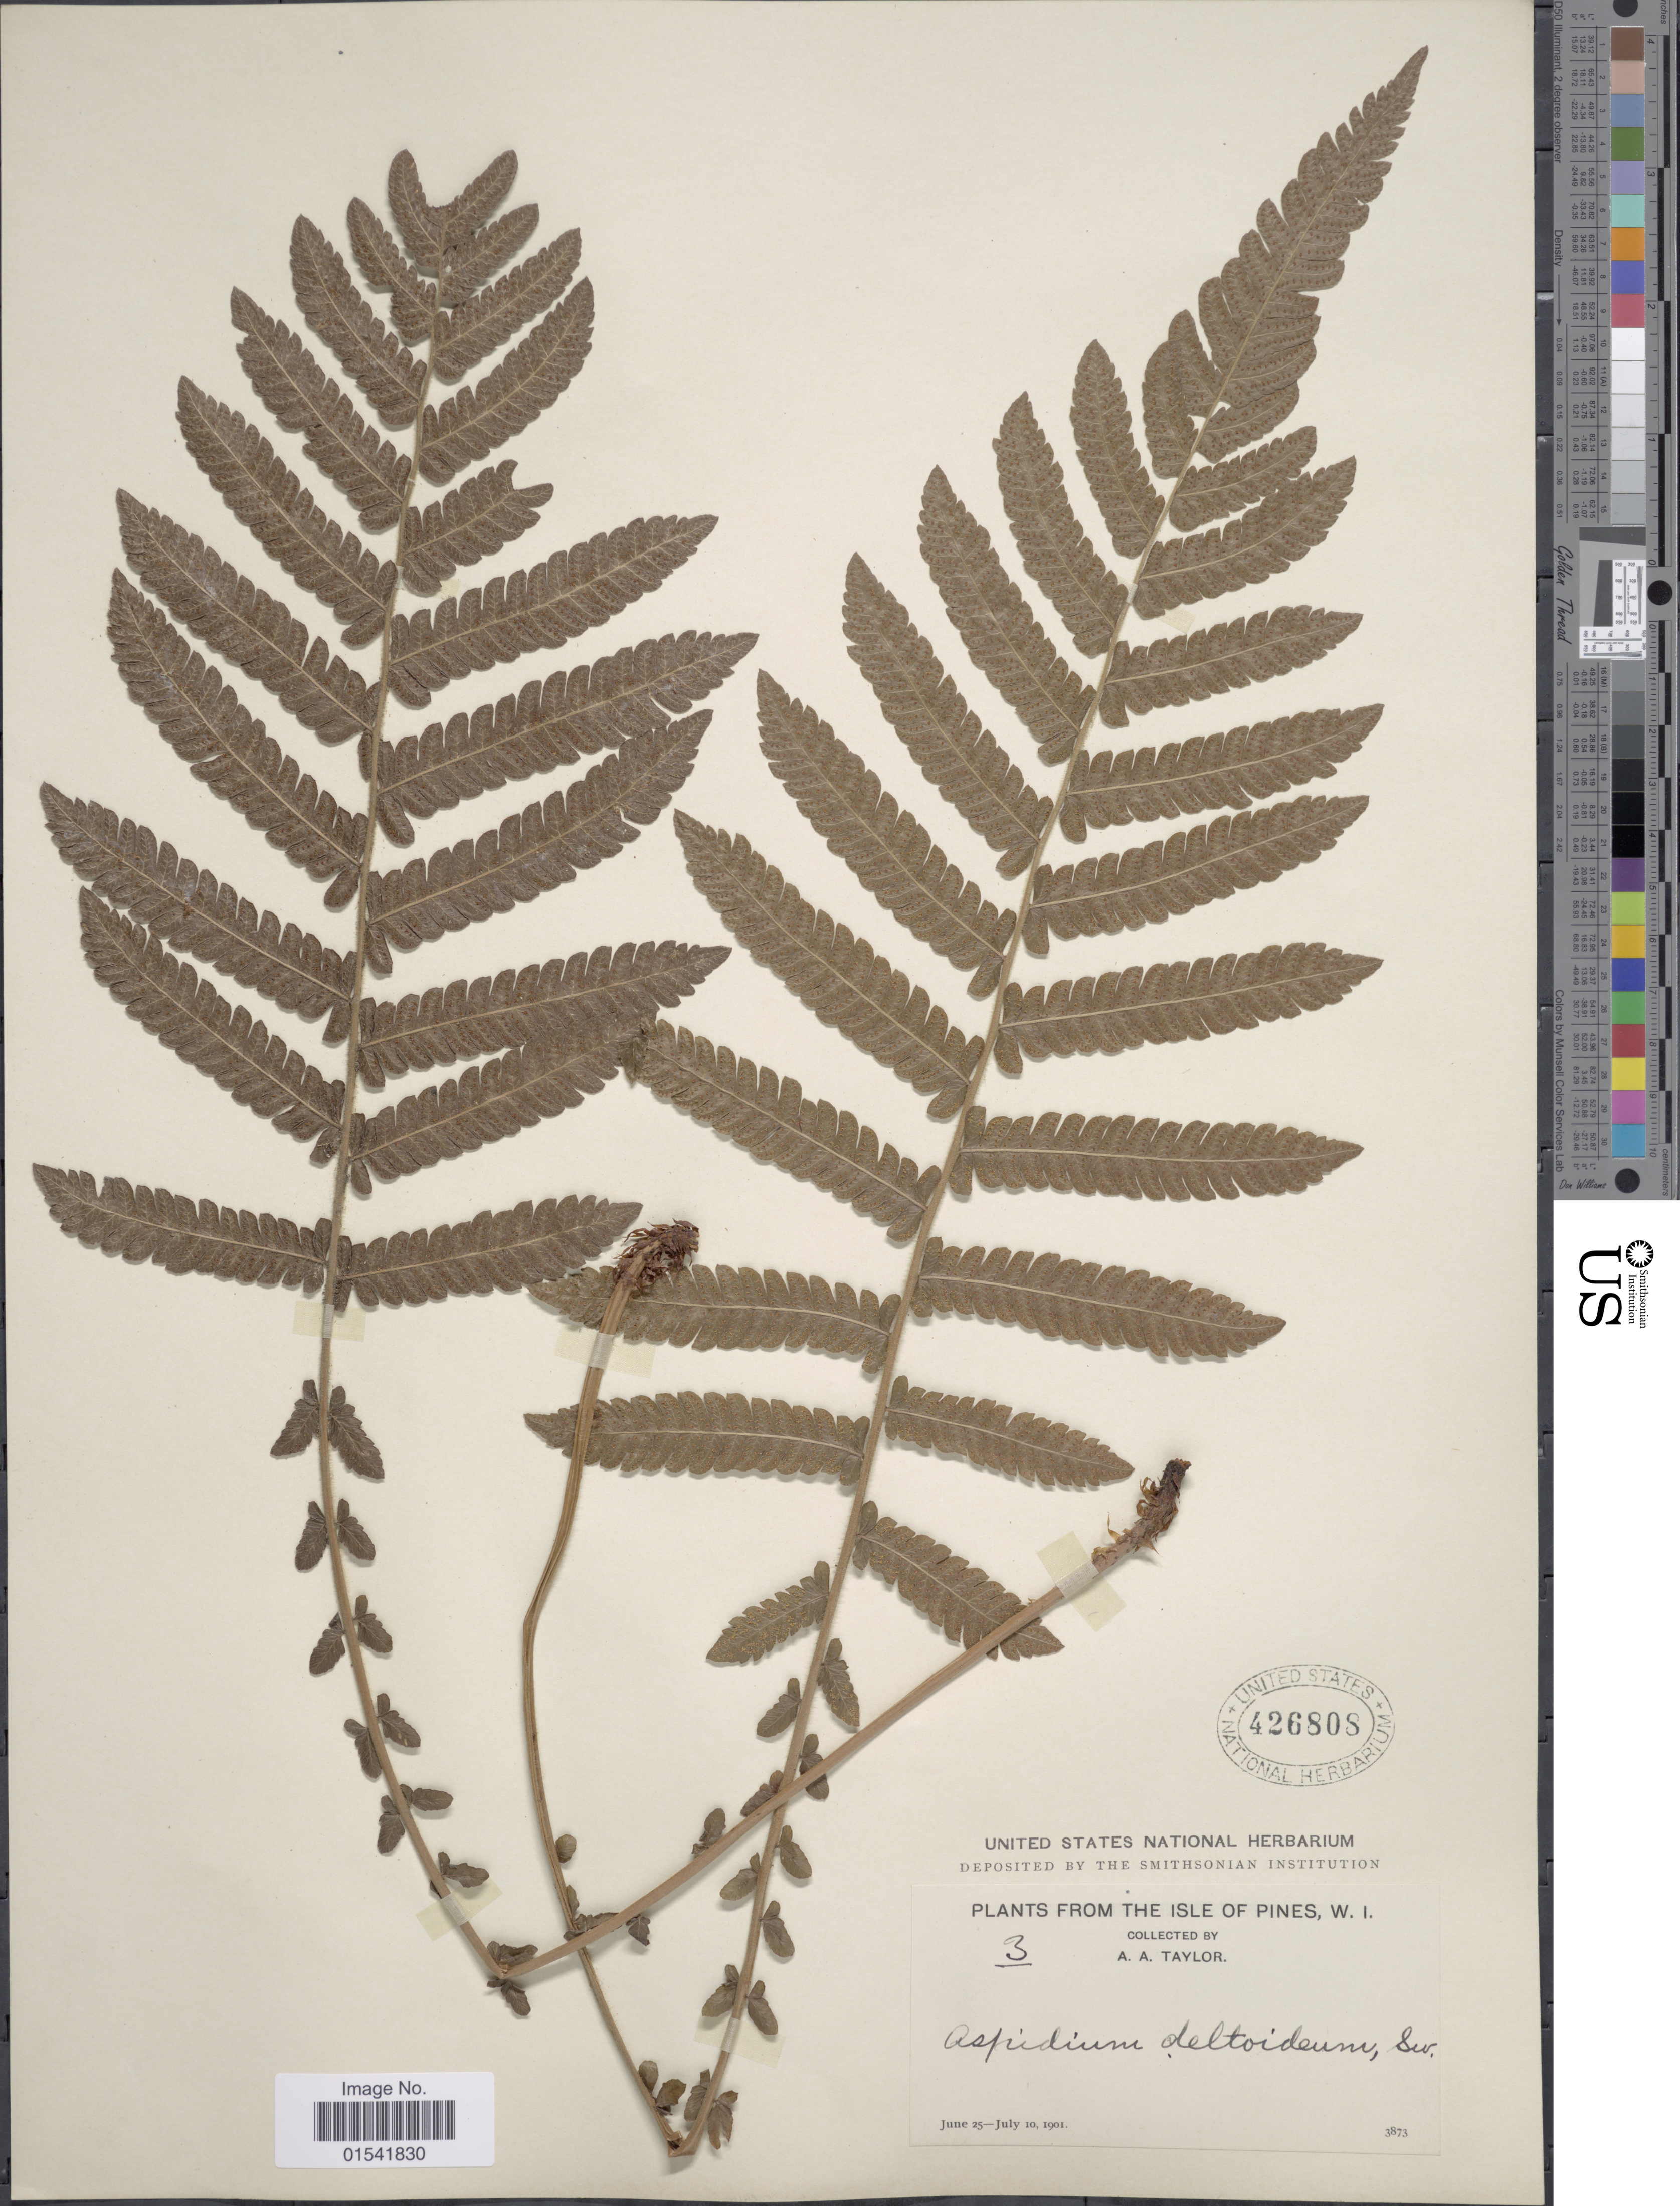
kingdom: Plantae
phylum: Tracheophyta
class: Polypodiopsida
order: Polypodiales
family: Thelypteridaceae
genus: Steiropteris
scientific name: Steiropteris deltoidea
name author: (Sw.) Pic. Serm.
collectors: A. A. Taylor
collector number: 3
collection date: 1901-06-25/1901-07-10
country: New Caledonia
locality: Isle of Pines, W. I.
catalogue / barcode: US 426808